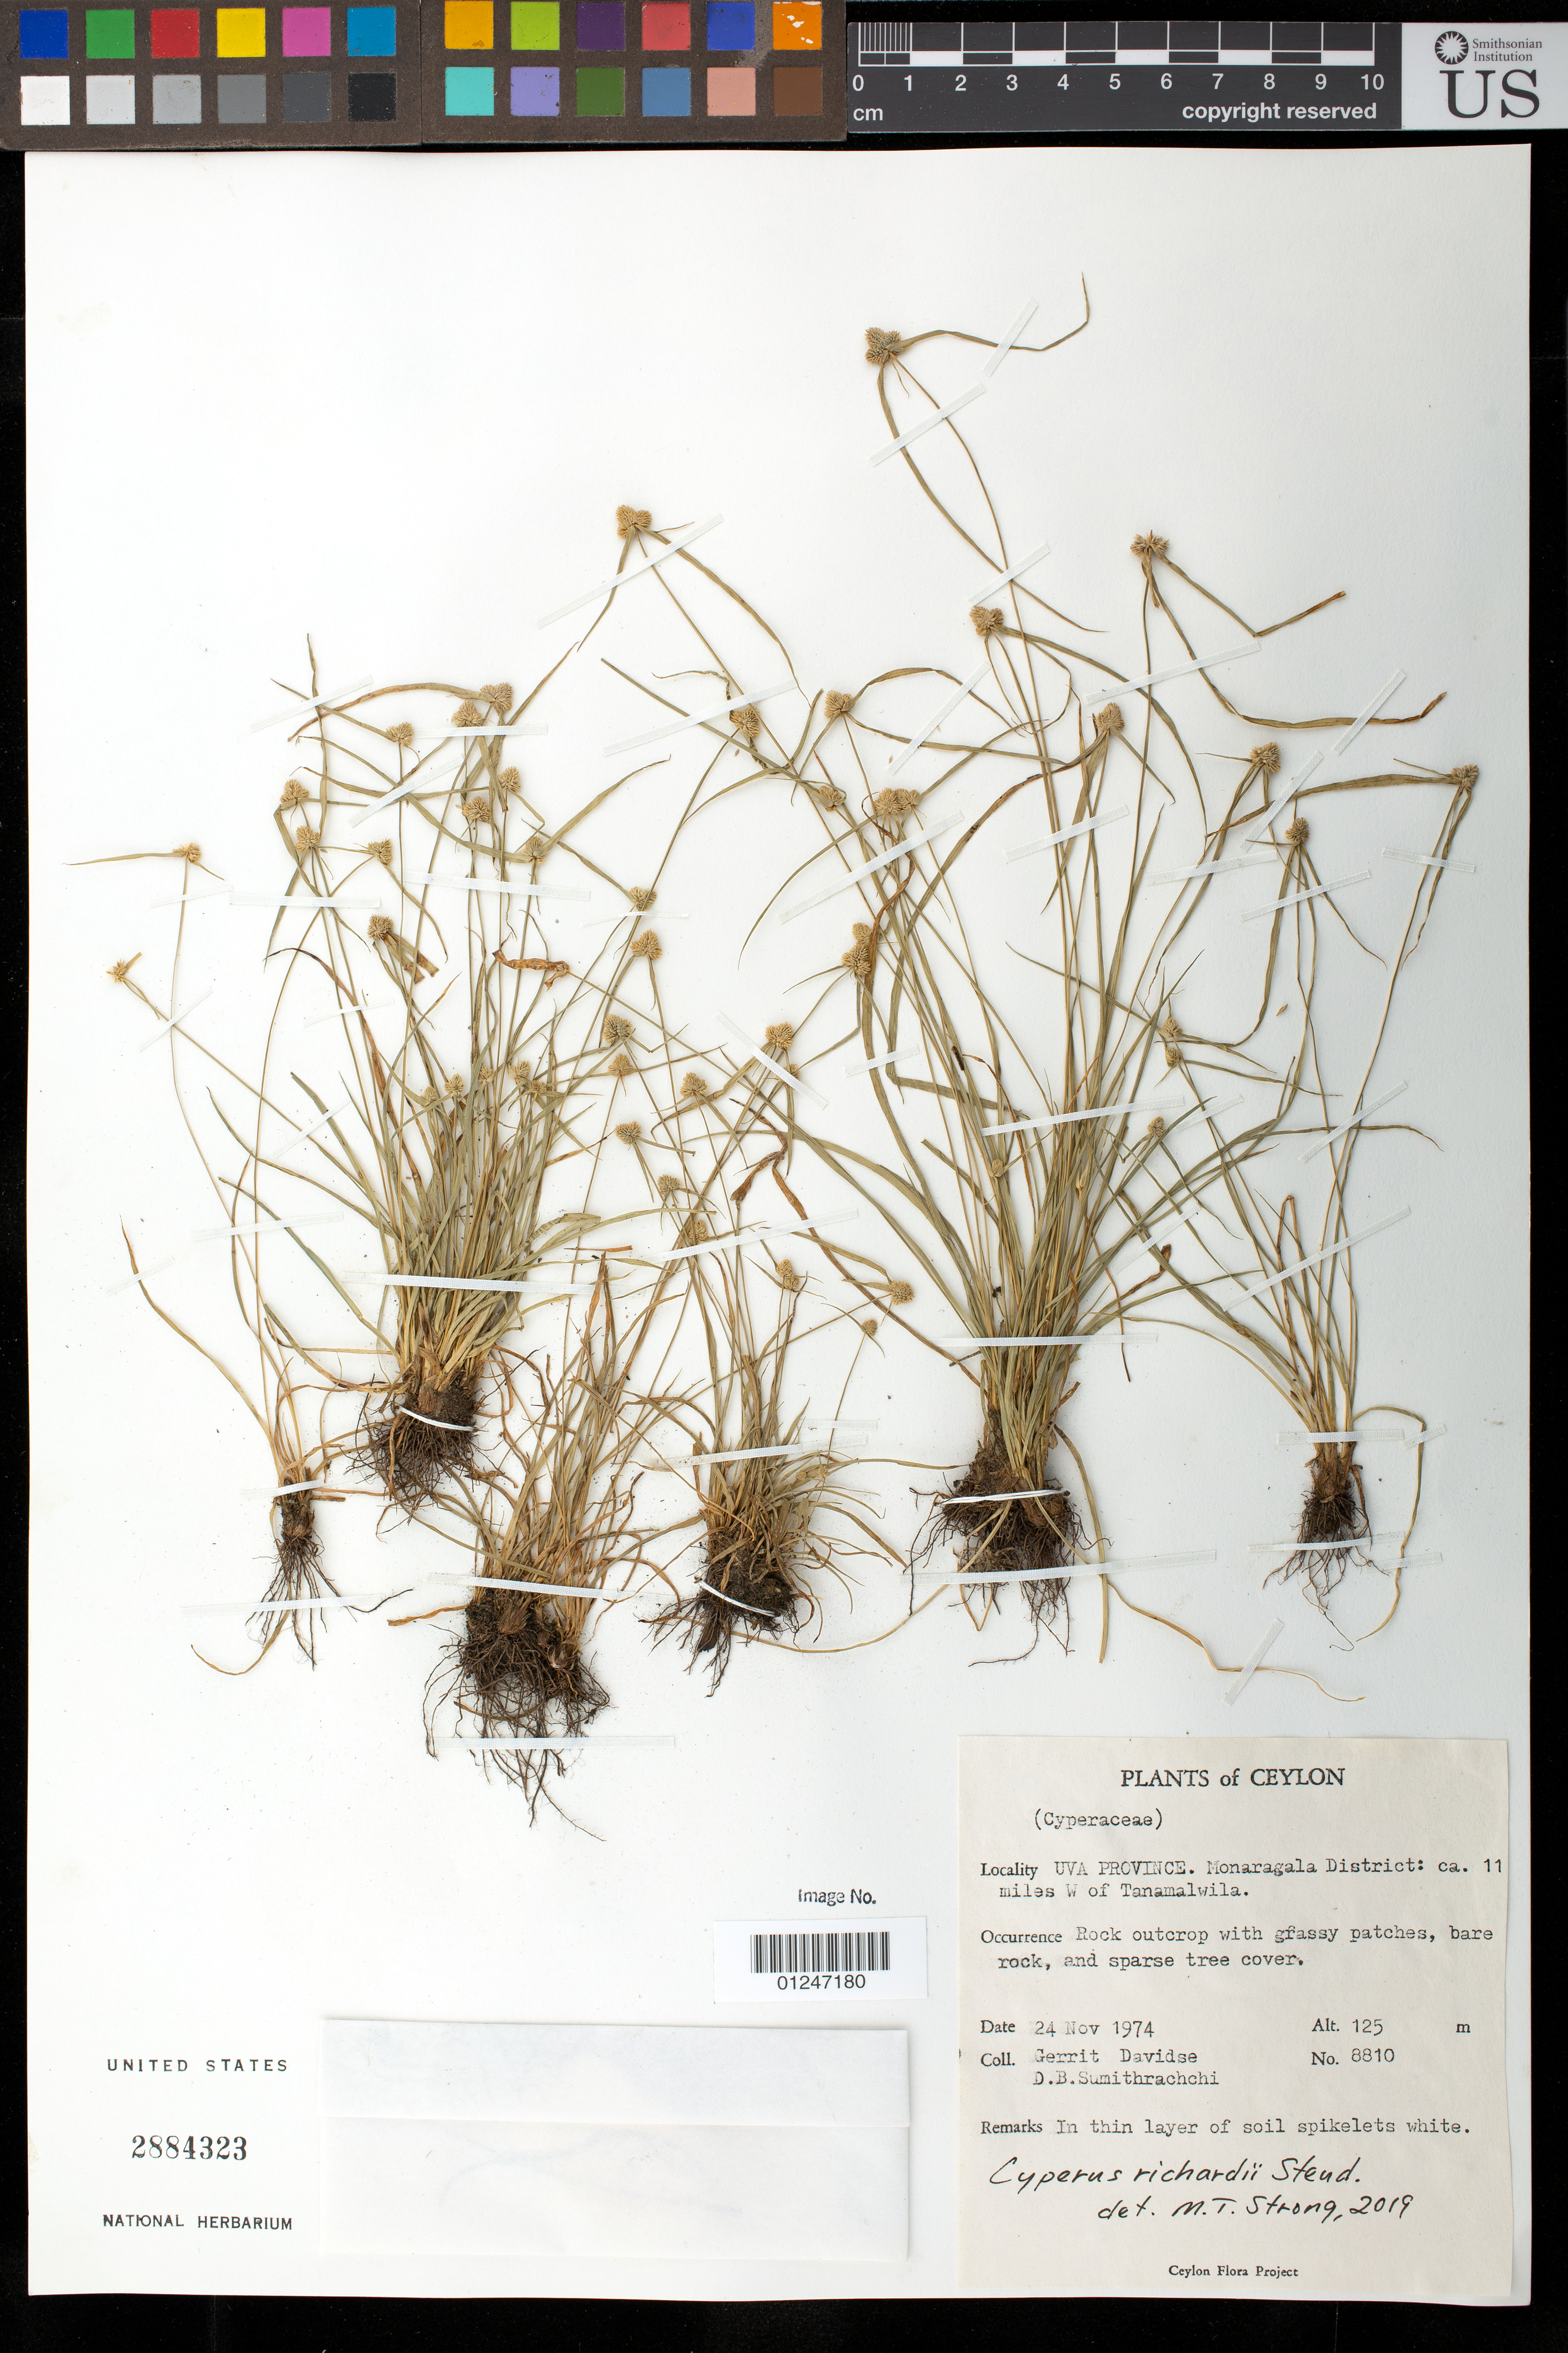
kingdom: Plantae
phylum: Tracheophyta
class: Liliopsida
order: Poales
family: Cyperaceae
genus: Cyperus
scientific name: Cyperus tenuifolius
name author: (Steud.) Dandy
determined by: Strong, Mark T., (BOT), Smithsonian Institution - National Museum of Natural History (UNITED STATES)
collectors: G. Davidse & D. B. Sumithraarachchi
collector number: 8810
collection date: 1974-11-24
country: Sri Lanka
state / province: Uva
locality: Monaragala District: ca. 11 miles W of Tanamawila.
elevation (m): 125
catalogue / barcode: US 2884323